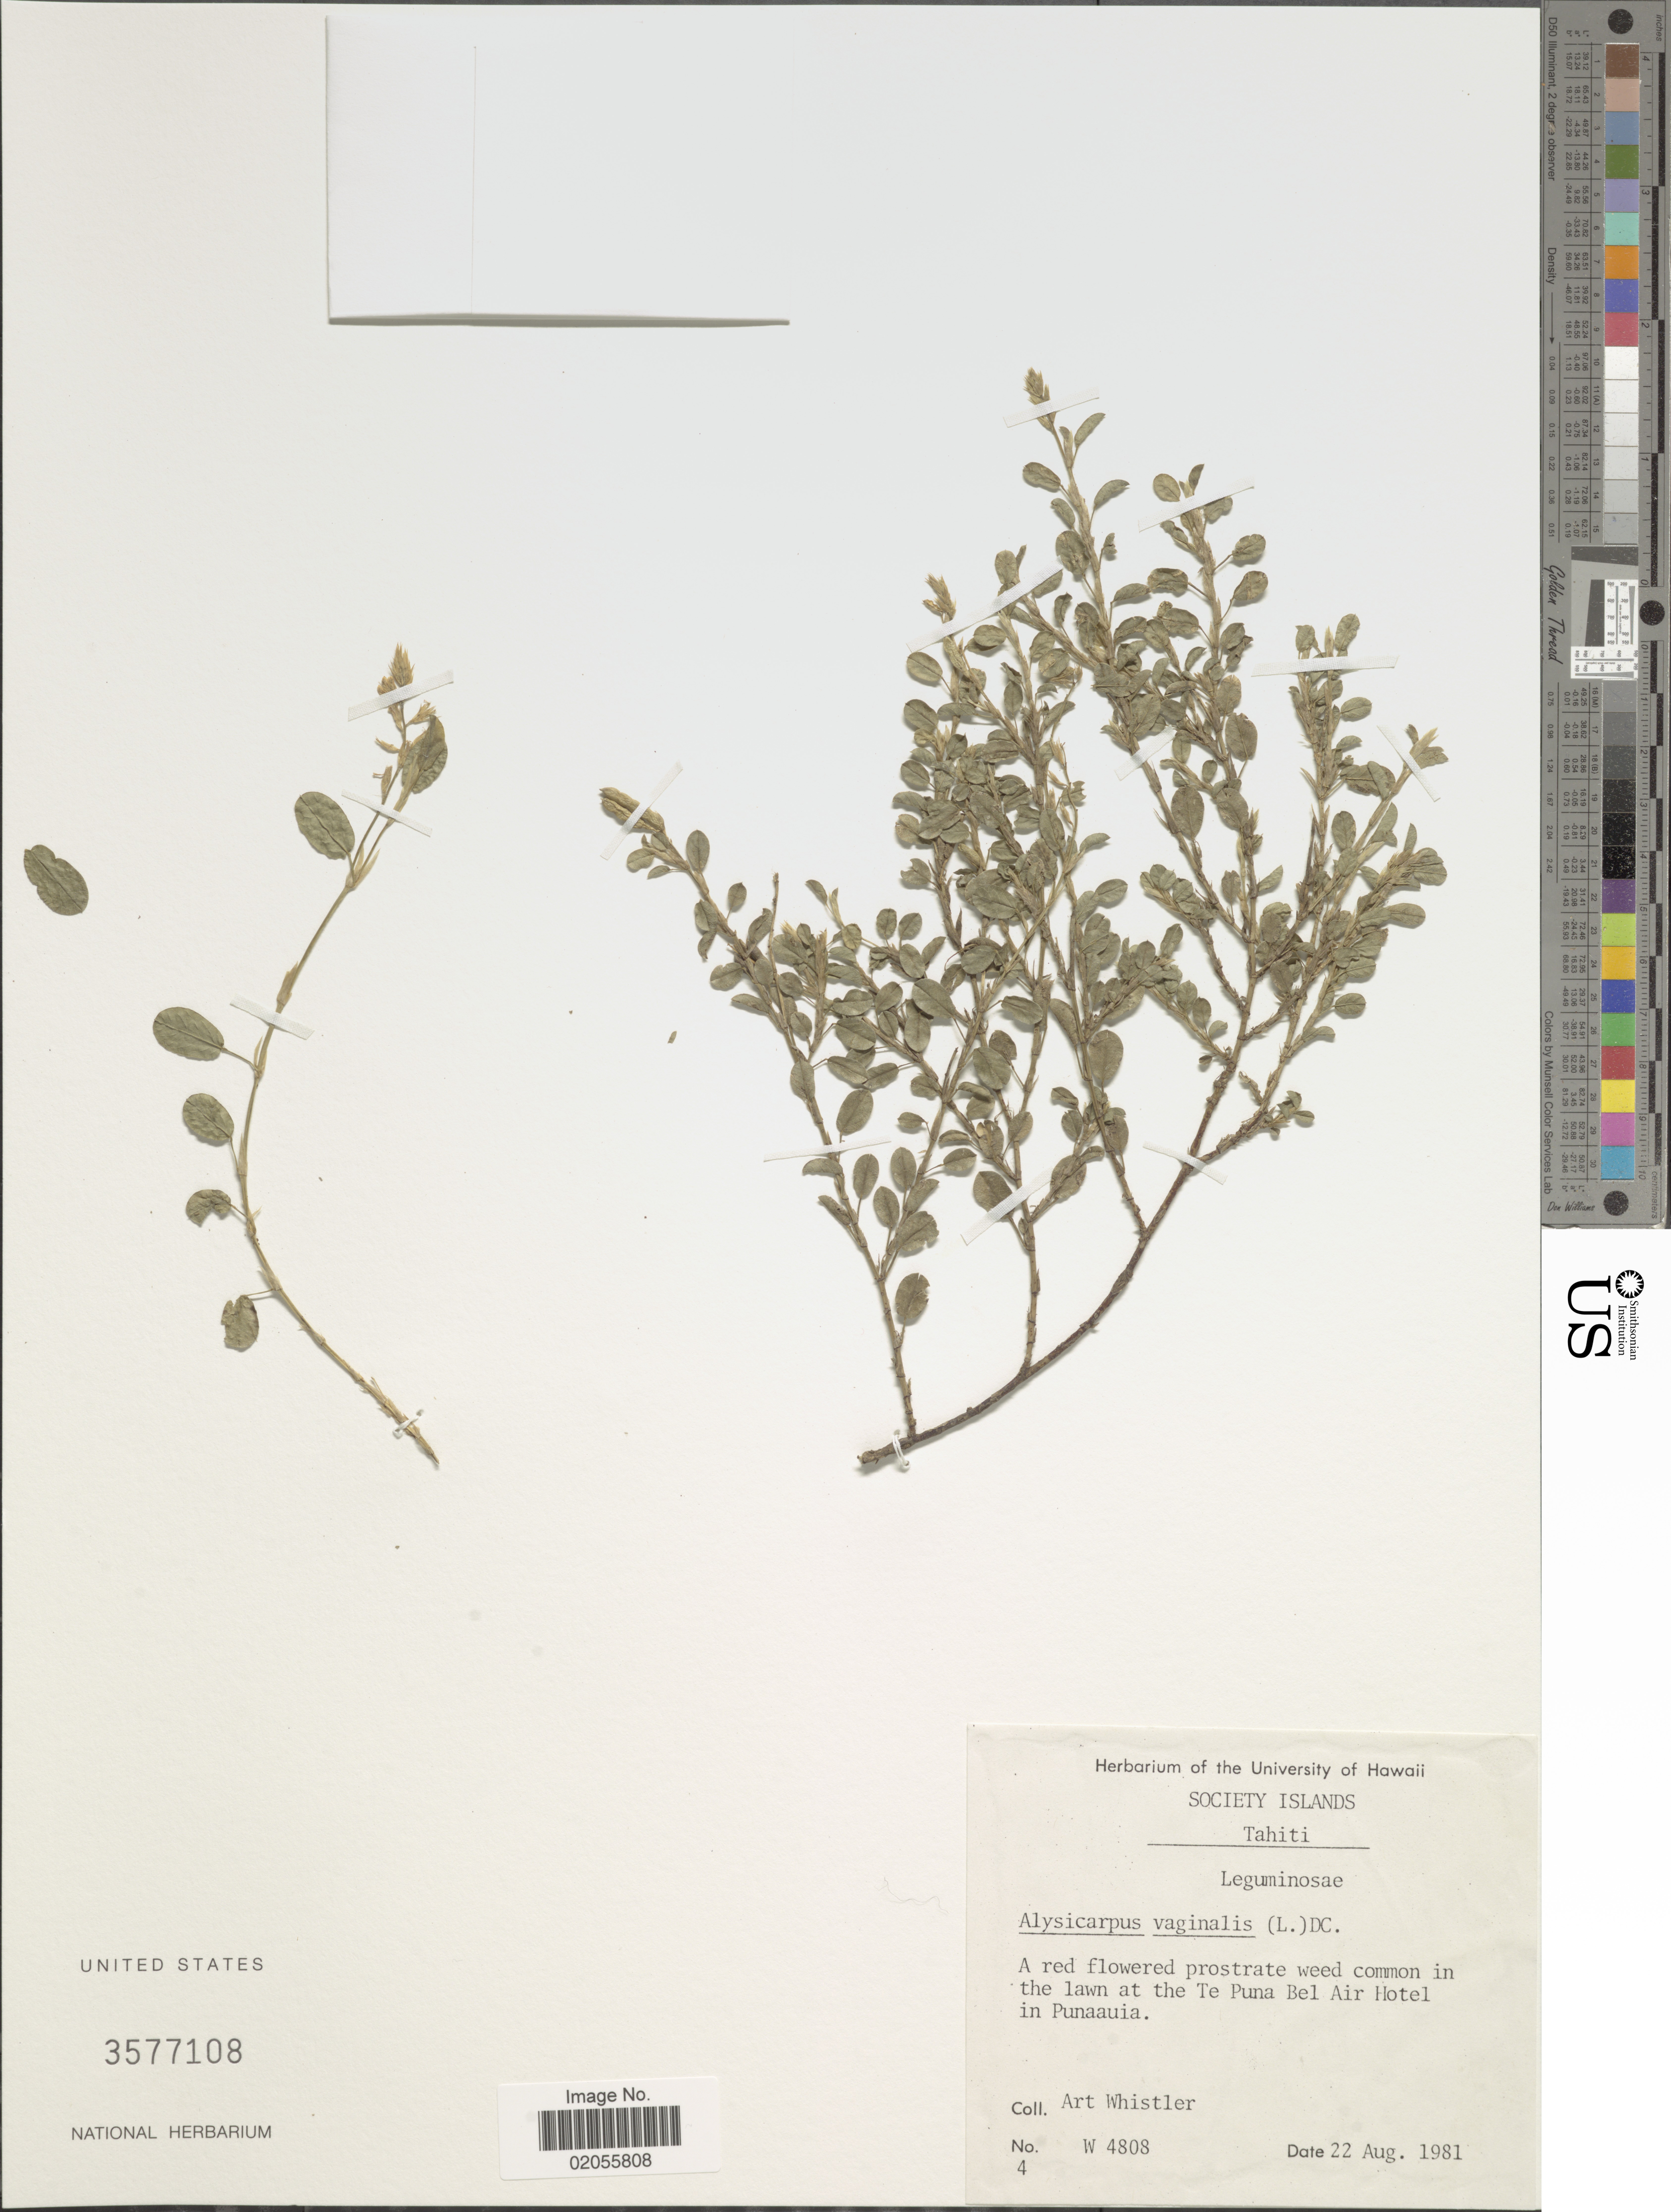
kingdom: Plantae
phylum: Tracheophyta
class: Magnoliopsida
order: Fabales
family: Fabaceae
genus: Alysicarpus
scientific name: Alysicarpus vaginalis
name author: (L.) DC.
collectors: A. Whistler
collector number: W4808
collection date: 1981-08-22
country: French Polynesia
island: Tahiti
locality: Society Islands, Tahiti, in the lawn at the Te Puna Bel Air Hotel in Punaauia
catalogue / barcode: US 3577108